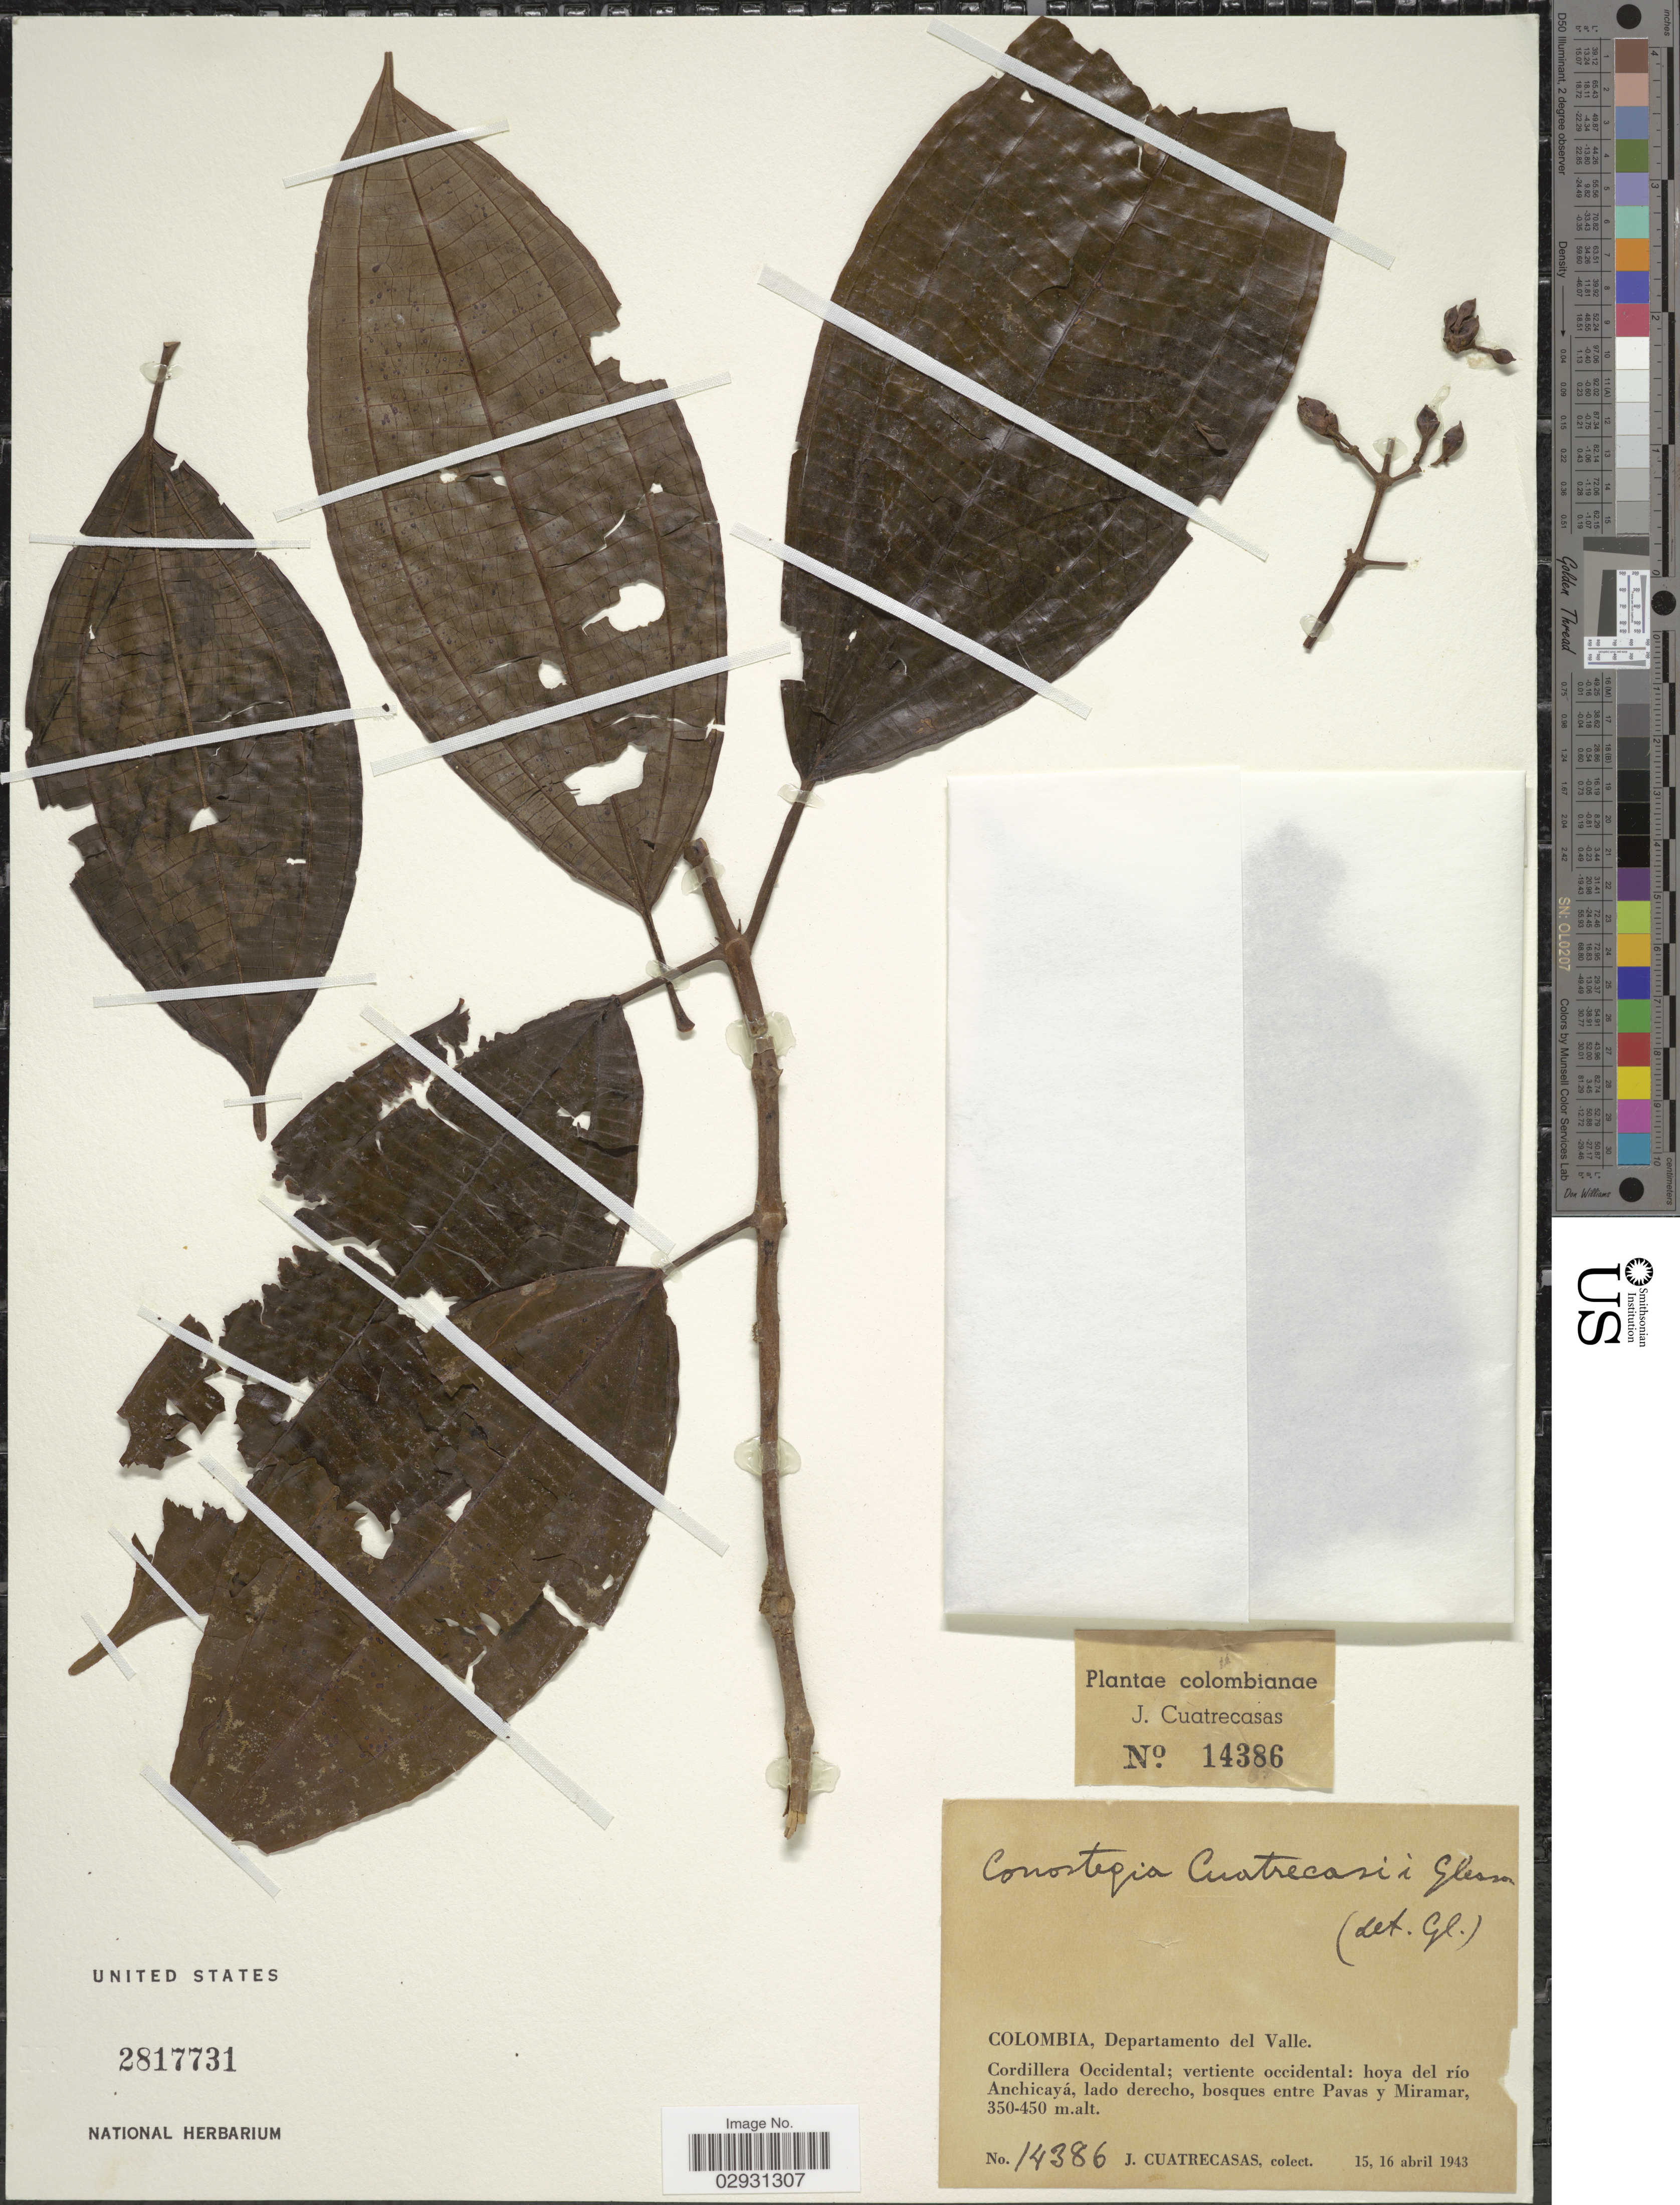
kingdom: Plantae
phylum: Tracheophyta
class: Magnoliopsida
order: Myrtales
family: Melastomataceae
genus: Conostegia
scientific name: Conostegia cuatrecasasii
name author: Gleason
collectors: J. Cuatrecasas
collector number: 14386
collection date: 1943-04-15/1943-04-16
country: Colombia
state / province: Valle del Cauca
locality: Departamento del Valle. Cordillera Occidental; vertiente occidental: hoya del río Anchicayá, lado derecho, bosques entre Pavas y Miramar.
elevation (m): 350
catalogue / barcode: US 2817731